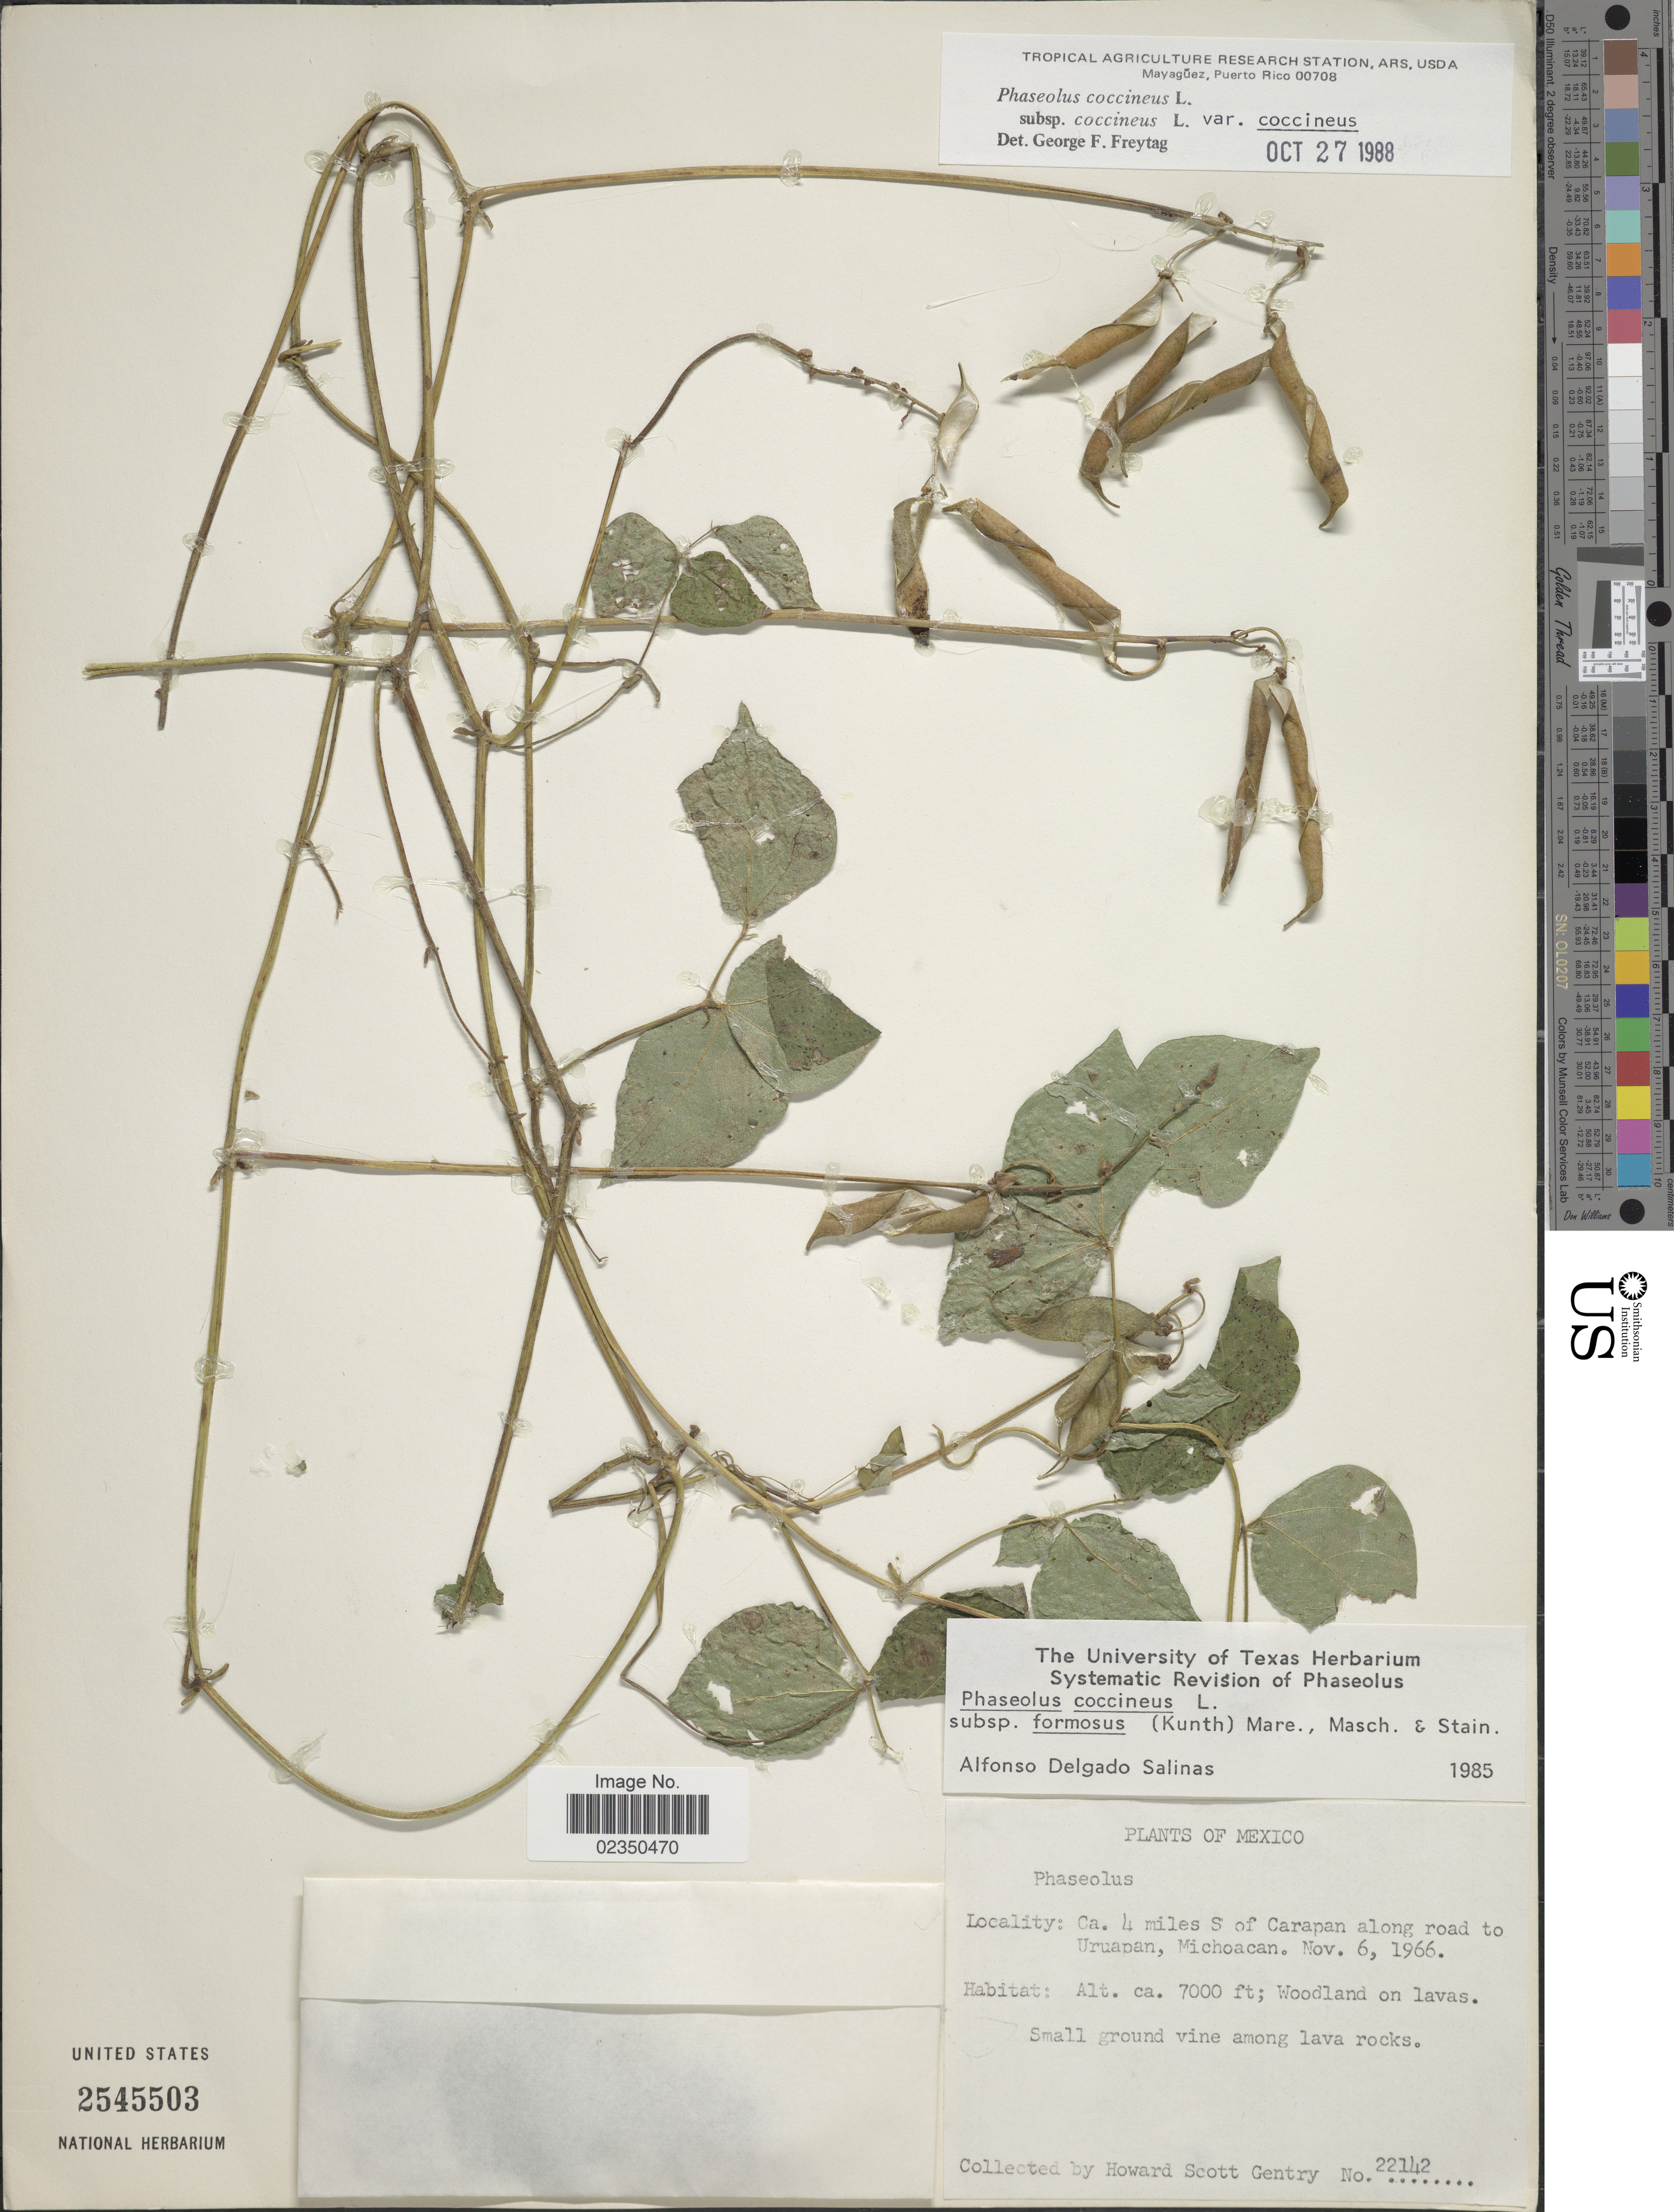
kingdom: Plantae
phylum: Tracheophyta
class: Magnoliopsida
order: Fabales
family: Fabaceae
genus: Phaseolus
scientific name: Phaseolus coccineus var. coccineus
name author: L.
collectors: H. S. Gentry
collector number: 22142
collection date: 1966-11-06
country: Mexico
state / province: Michoacán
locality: Ca. 4 miles S of Carapan along road to Uruapan.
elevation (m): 2134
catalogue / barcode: US 2545503